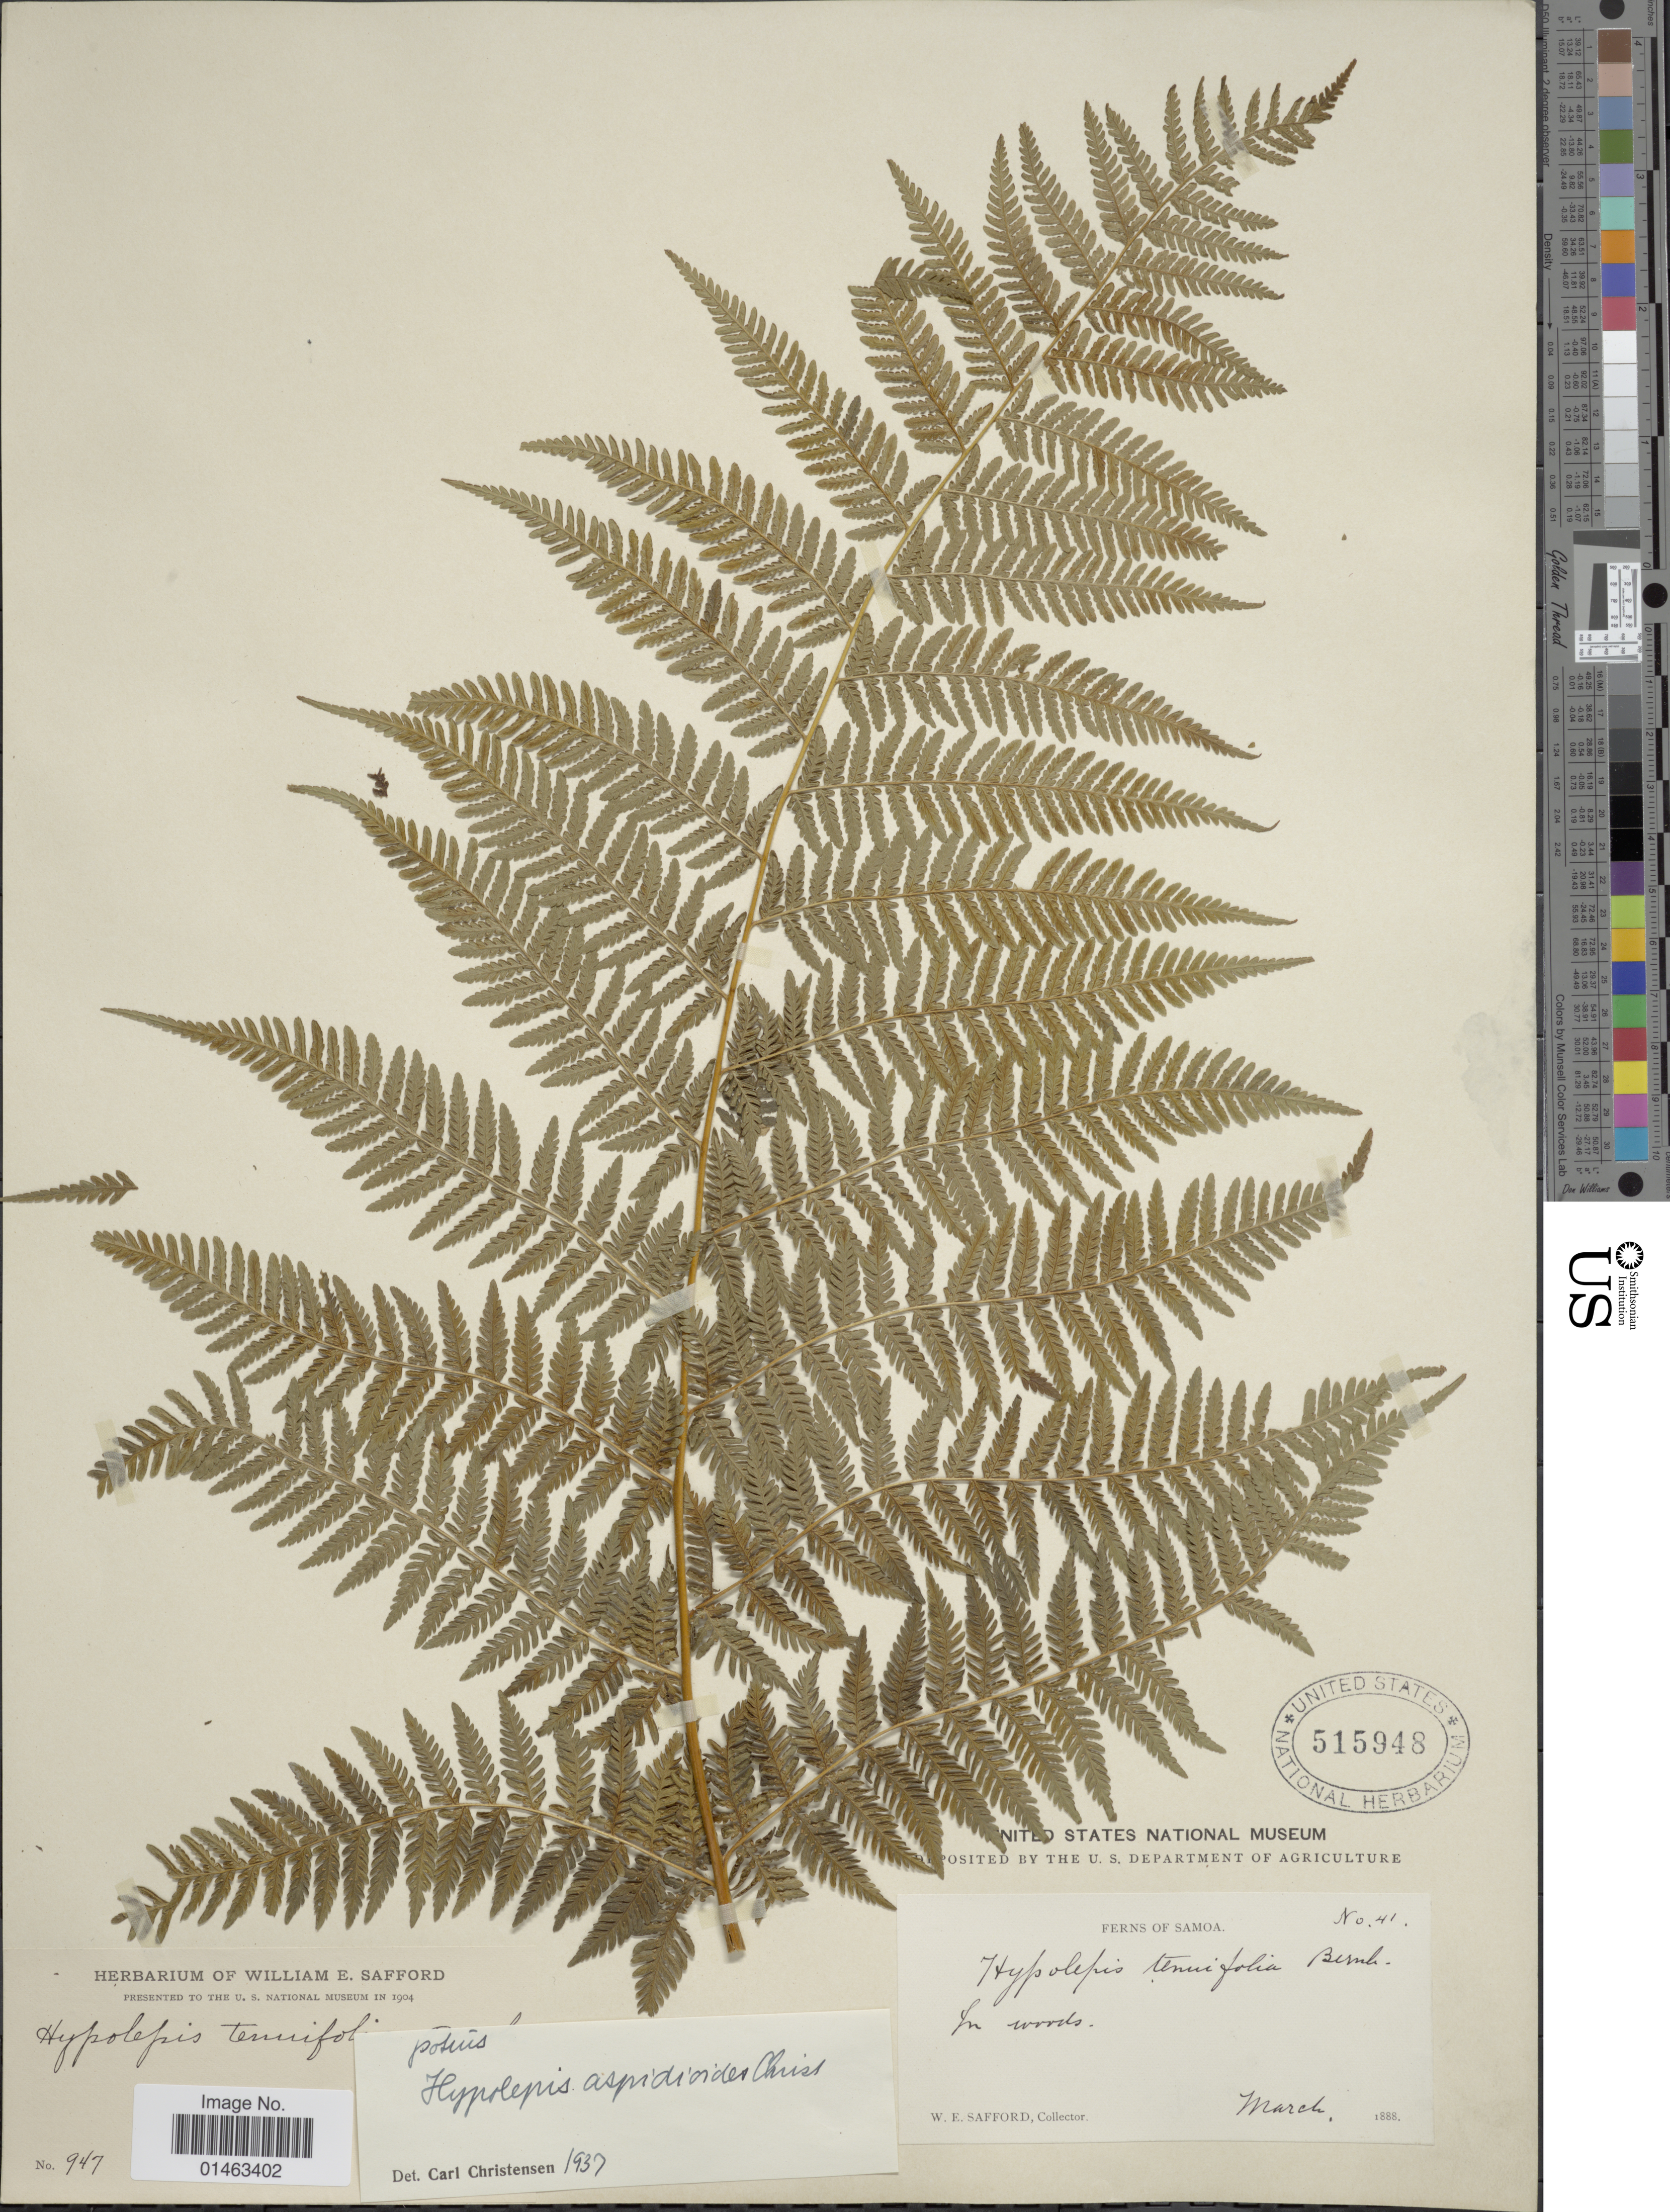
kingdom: Plantae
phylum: Tracheophyta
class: Polypodiopsida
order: Polypodiales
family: Dennstaedtiaceae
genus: Hypolepis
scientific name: Hypolepis aspidioides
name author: Christ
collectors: W. E. Safford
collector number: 41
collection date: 1888-03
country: American Samoa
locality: Samoa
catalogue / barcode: US 515948